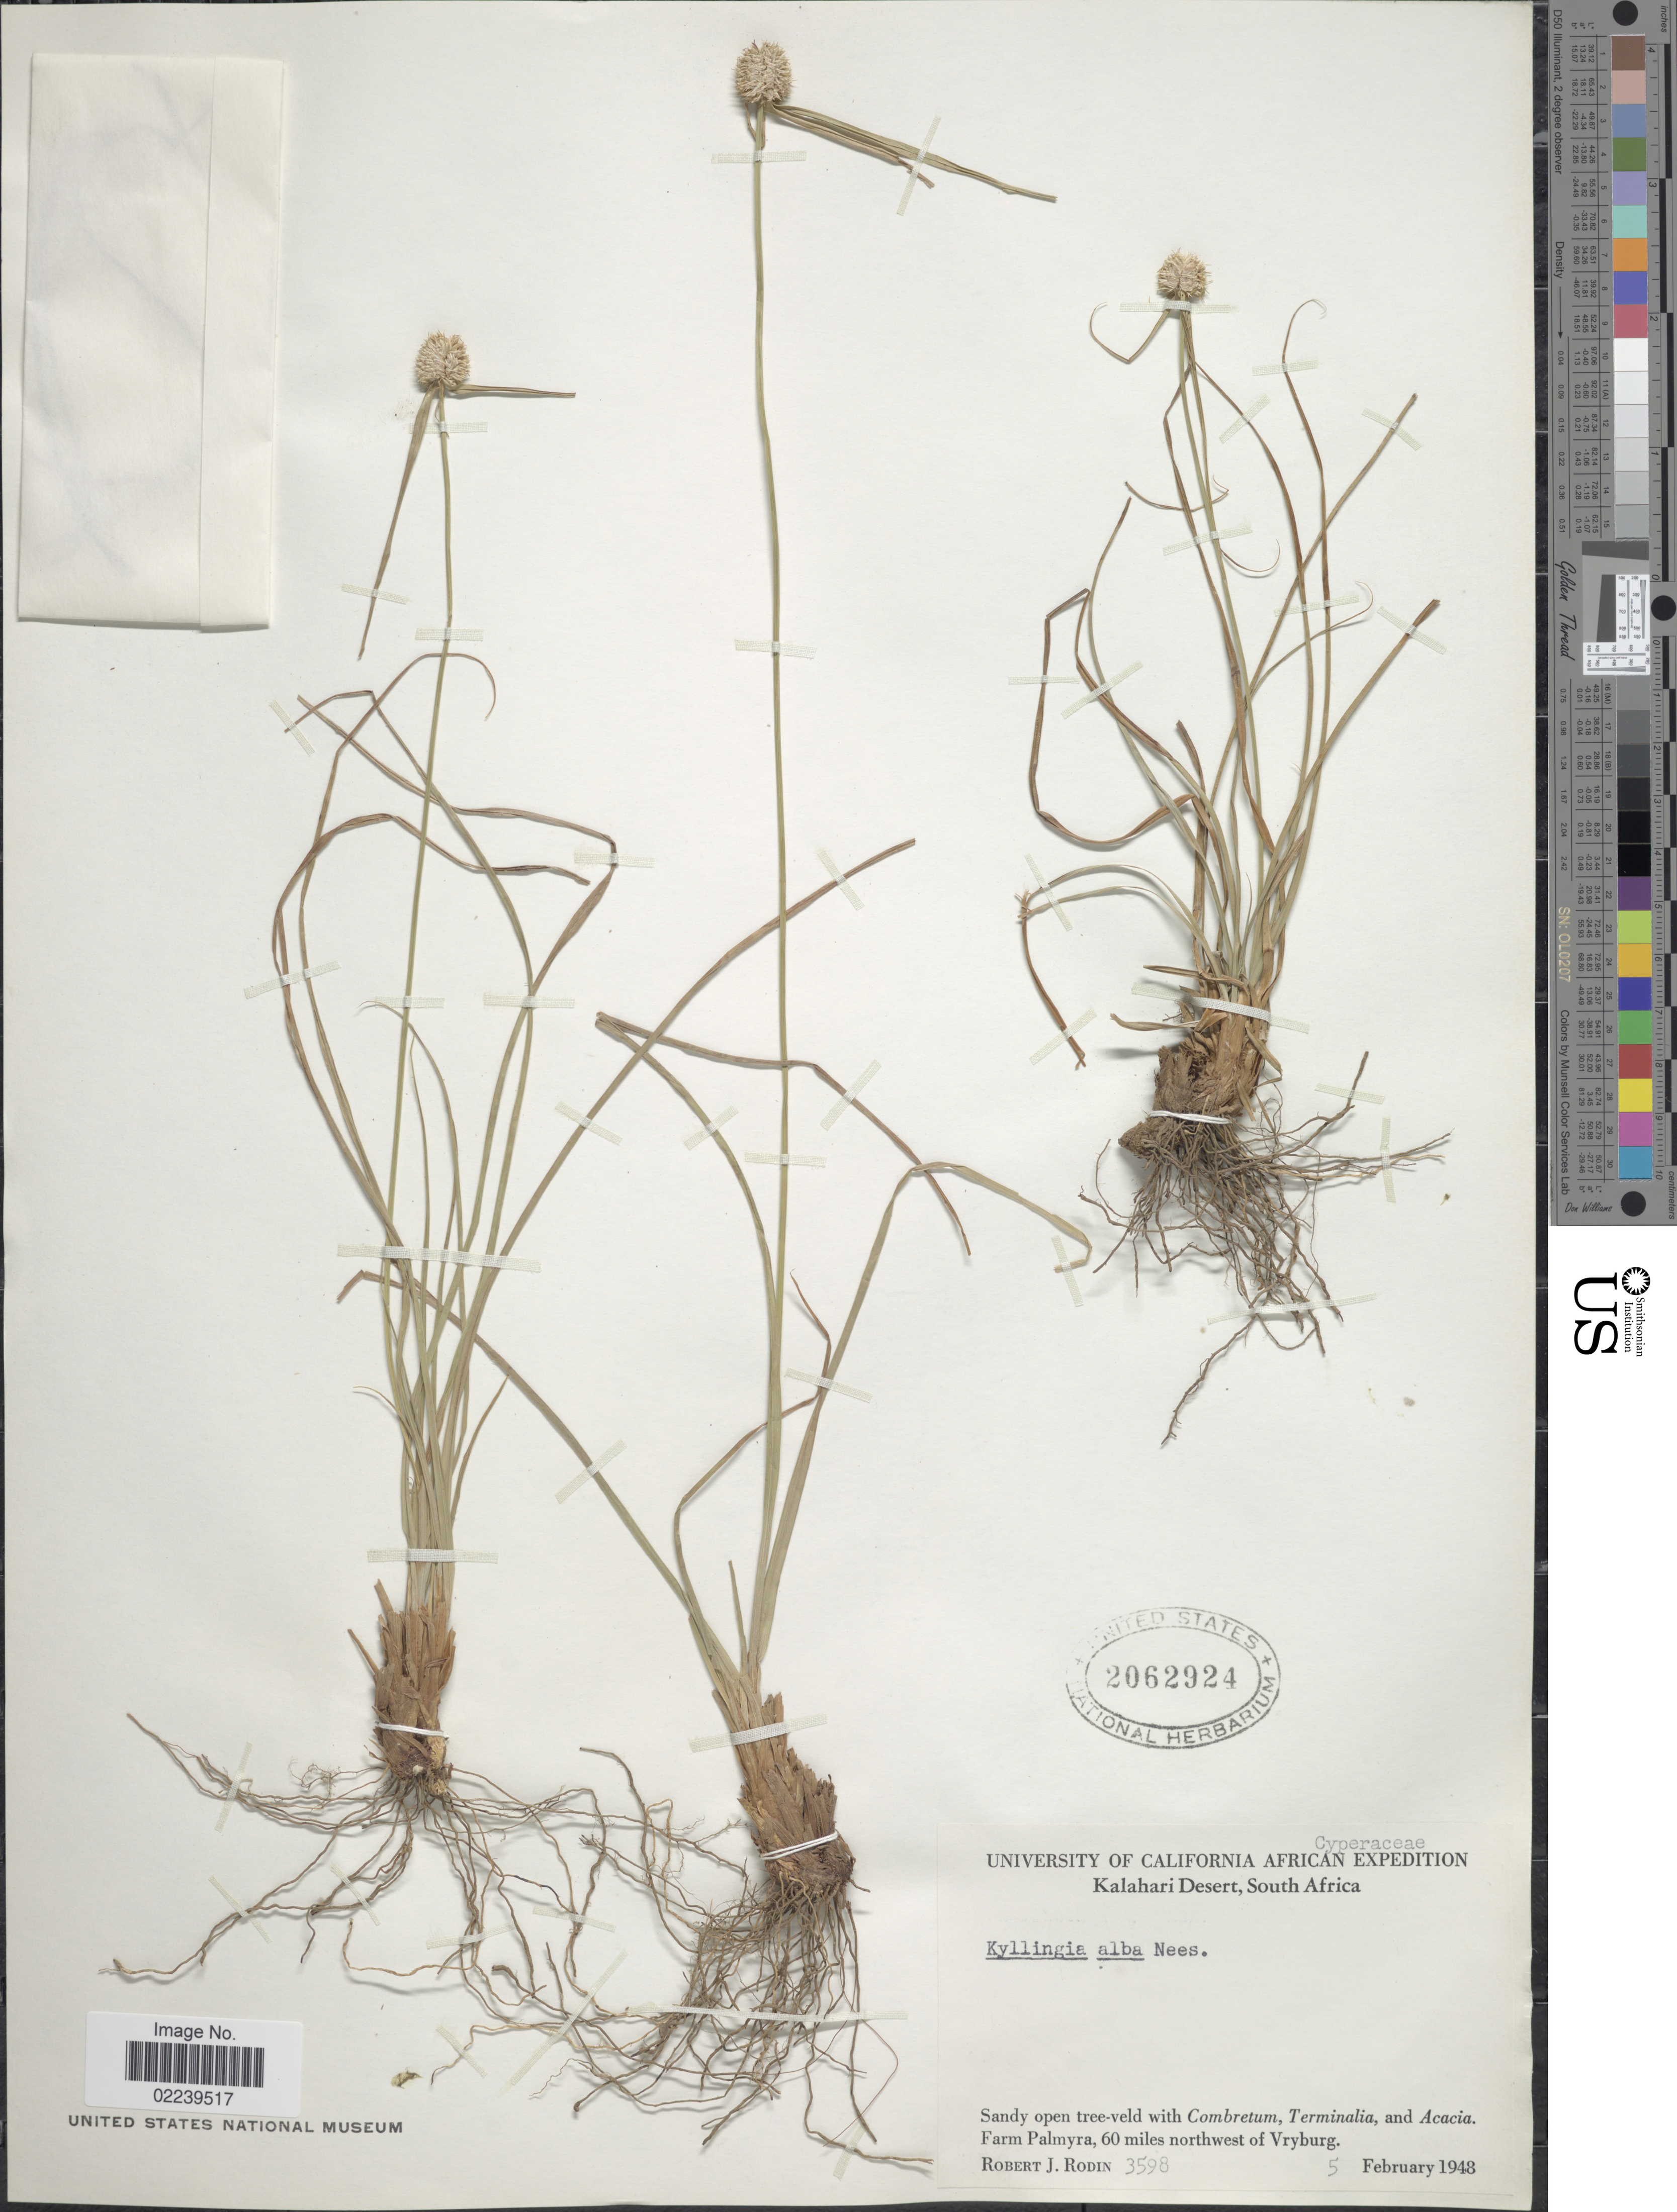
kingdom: Plantae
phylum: Tracheophyta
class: Liliopsida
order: Poales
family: Cyperaceae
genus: Cyperus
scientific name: Cyperus alatus subsp. albus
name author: (Nees)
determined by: Strong, M. T., (US), Smithsonian Institution - National Museum of Natural History (UNITED STATES)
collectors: R. J. Rodin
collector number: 3598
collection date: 1948-02-05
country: South Africa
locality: Kalahari Desert, Farm Palmyra, 60 miles northwest of Vryburg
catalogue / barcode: US 2062924